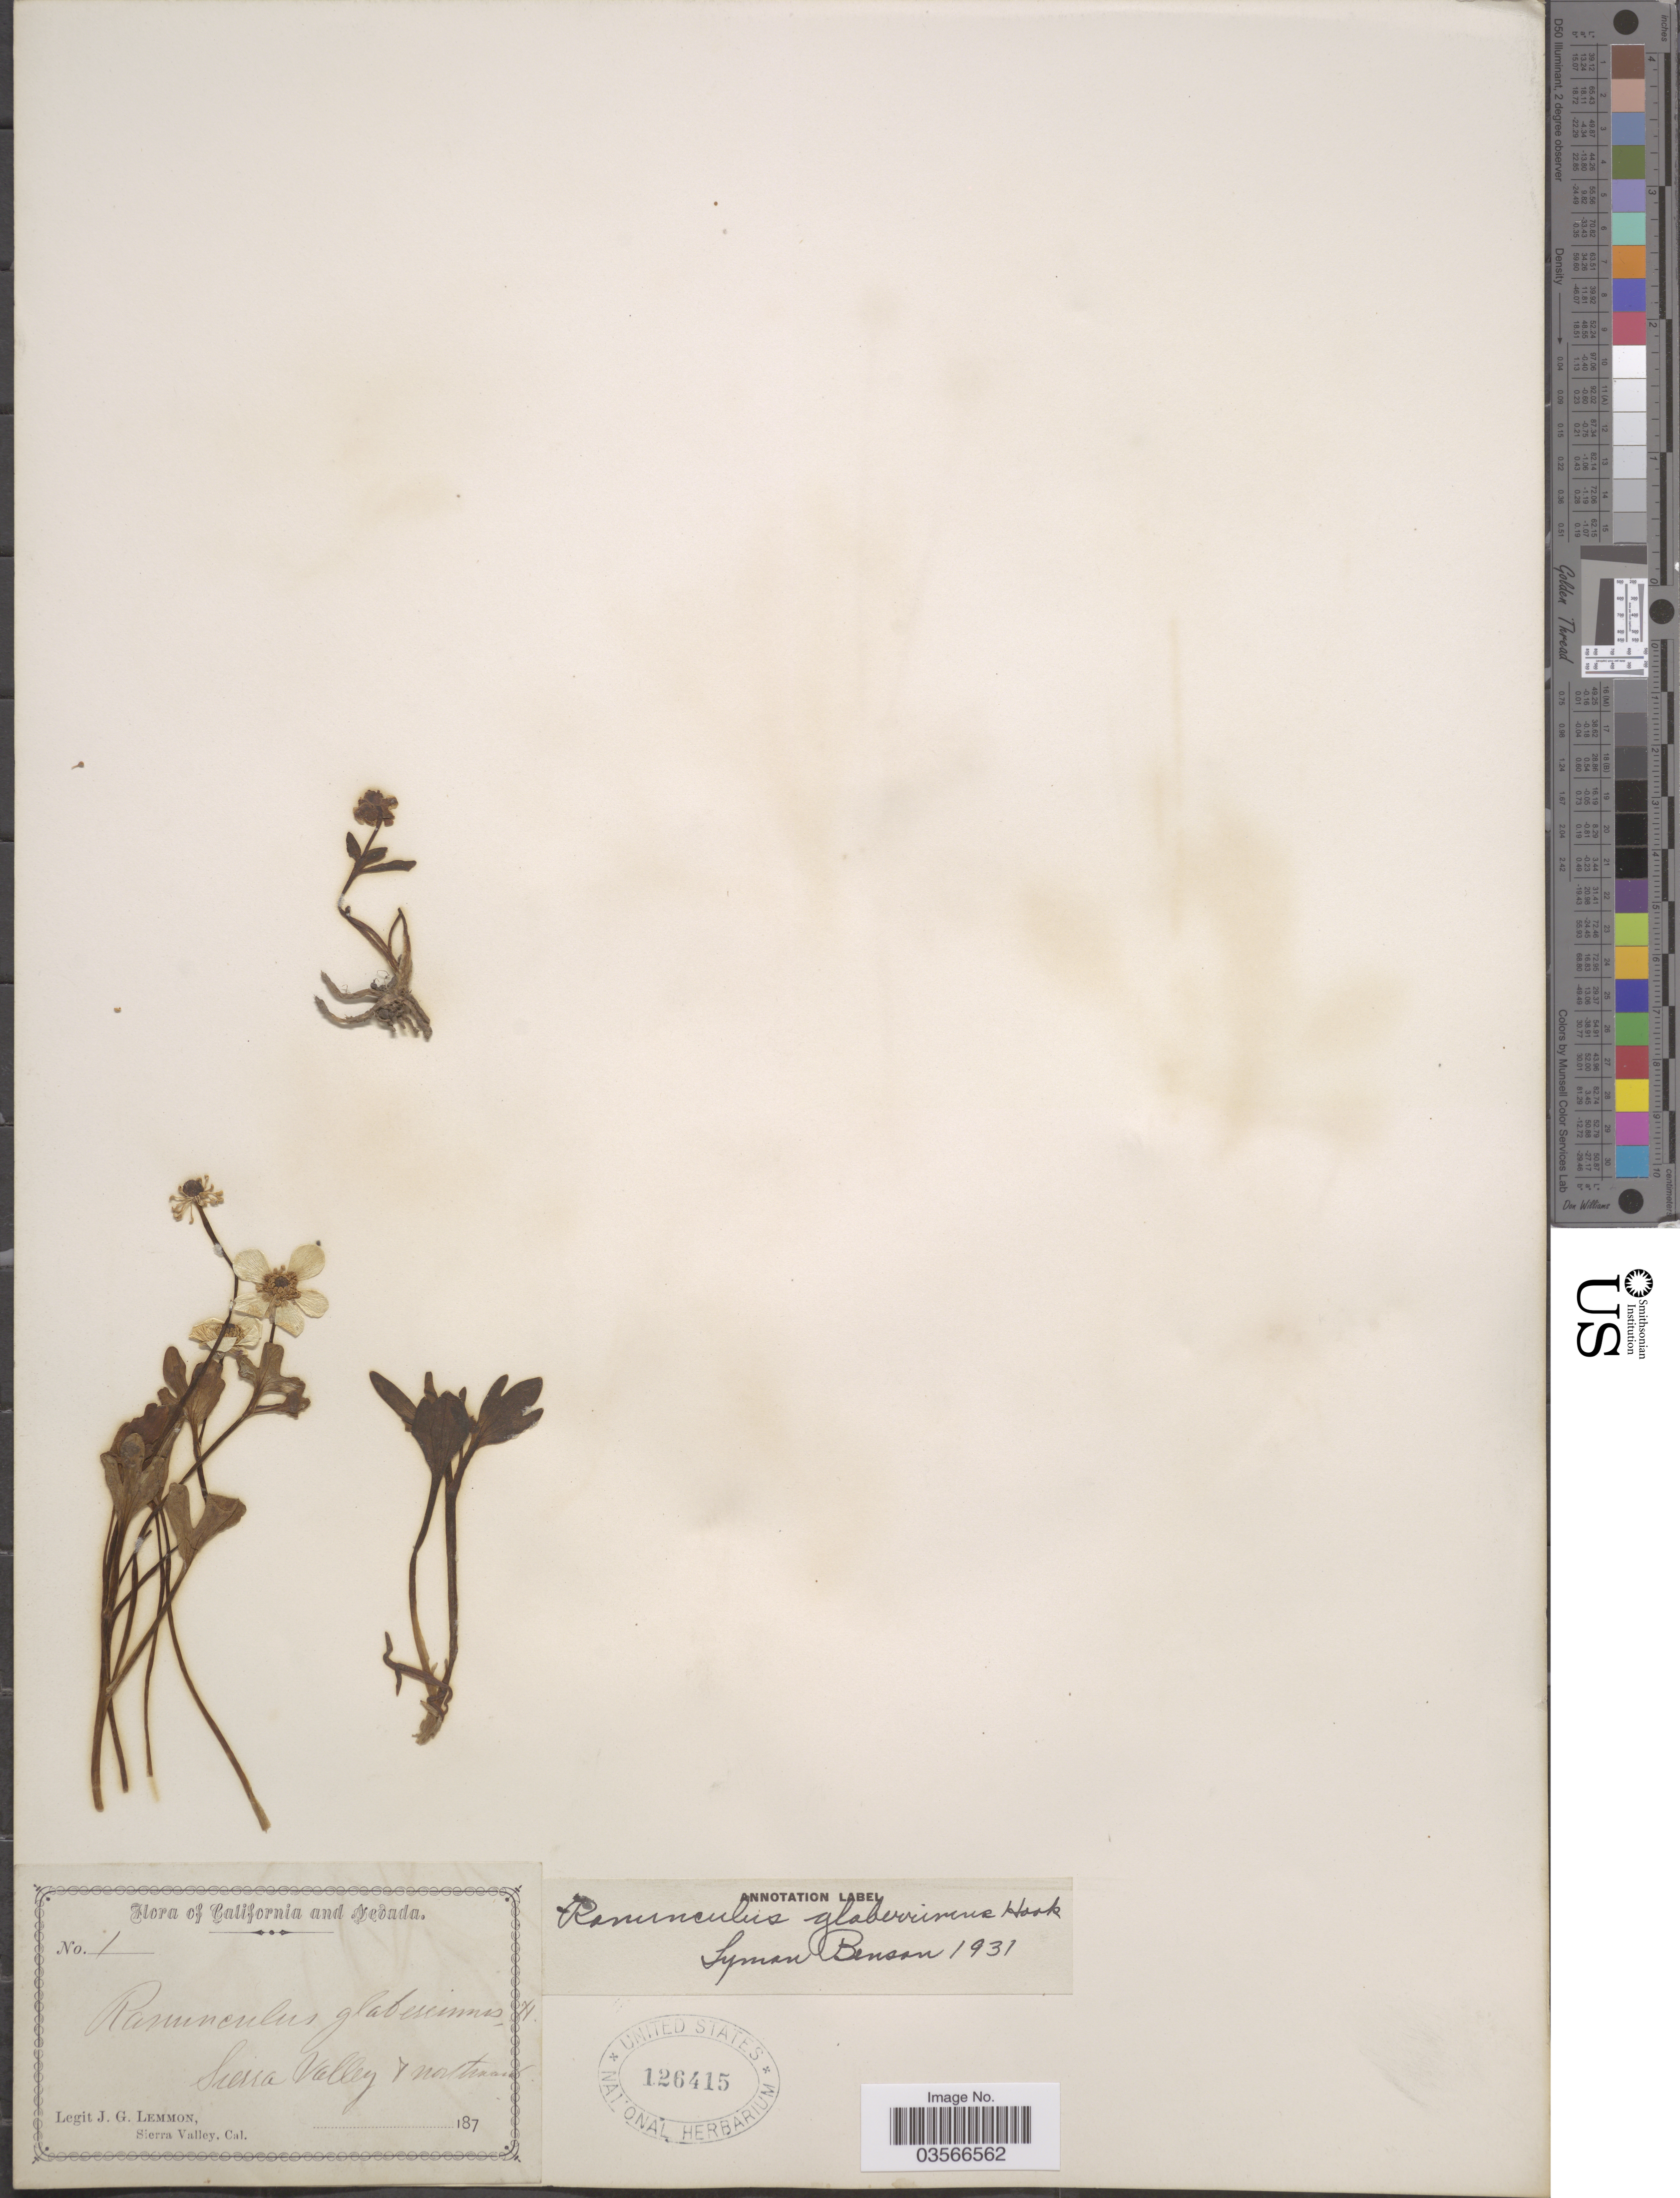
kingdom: Plantae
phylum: Tracheophyta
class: Magnoliopsida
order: Ranunculales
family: Ranunculaceae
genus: Ranunculus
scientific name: Ranunculus glaberrimus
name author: Hook.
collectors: J. Lemmon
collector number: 1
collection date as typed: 187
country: United States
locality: California and Nevada. Sierra Valley & northward.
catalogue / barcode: US 126415